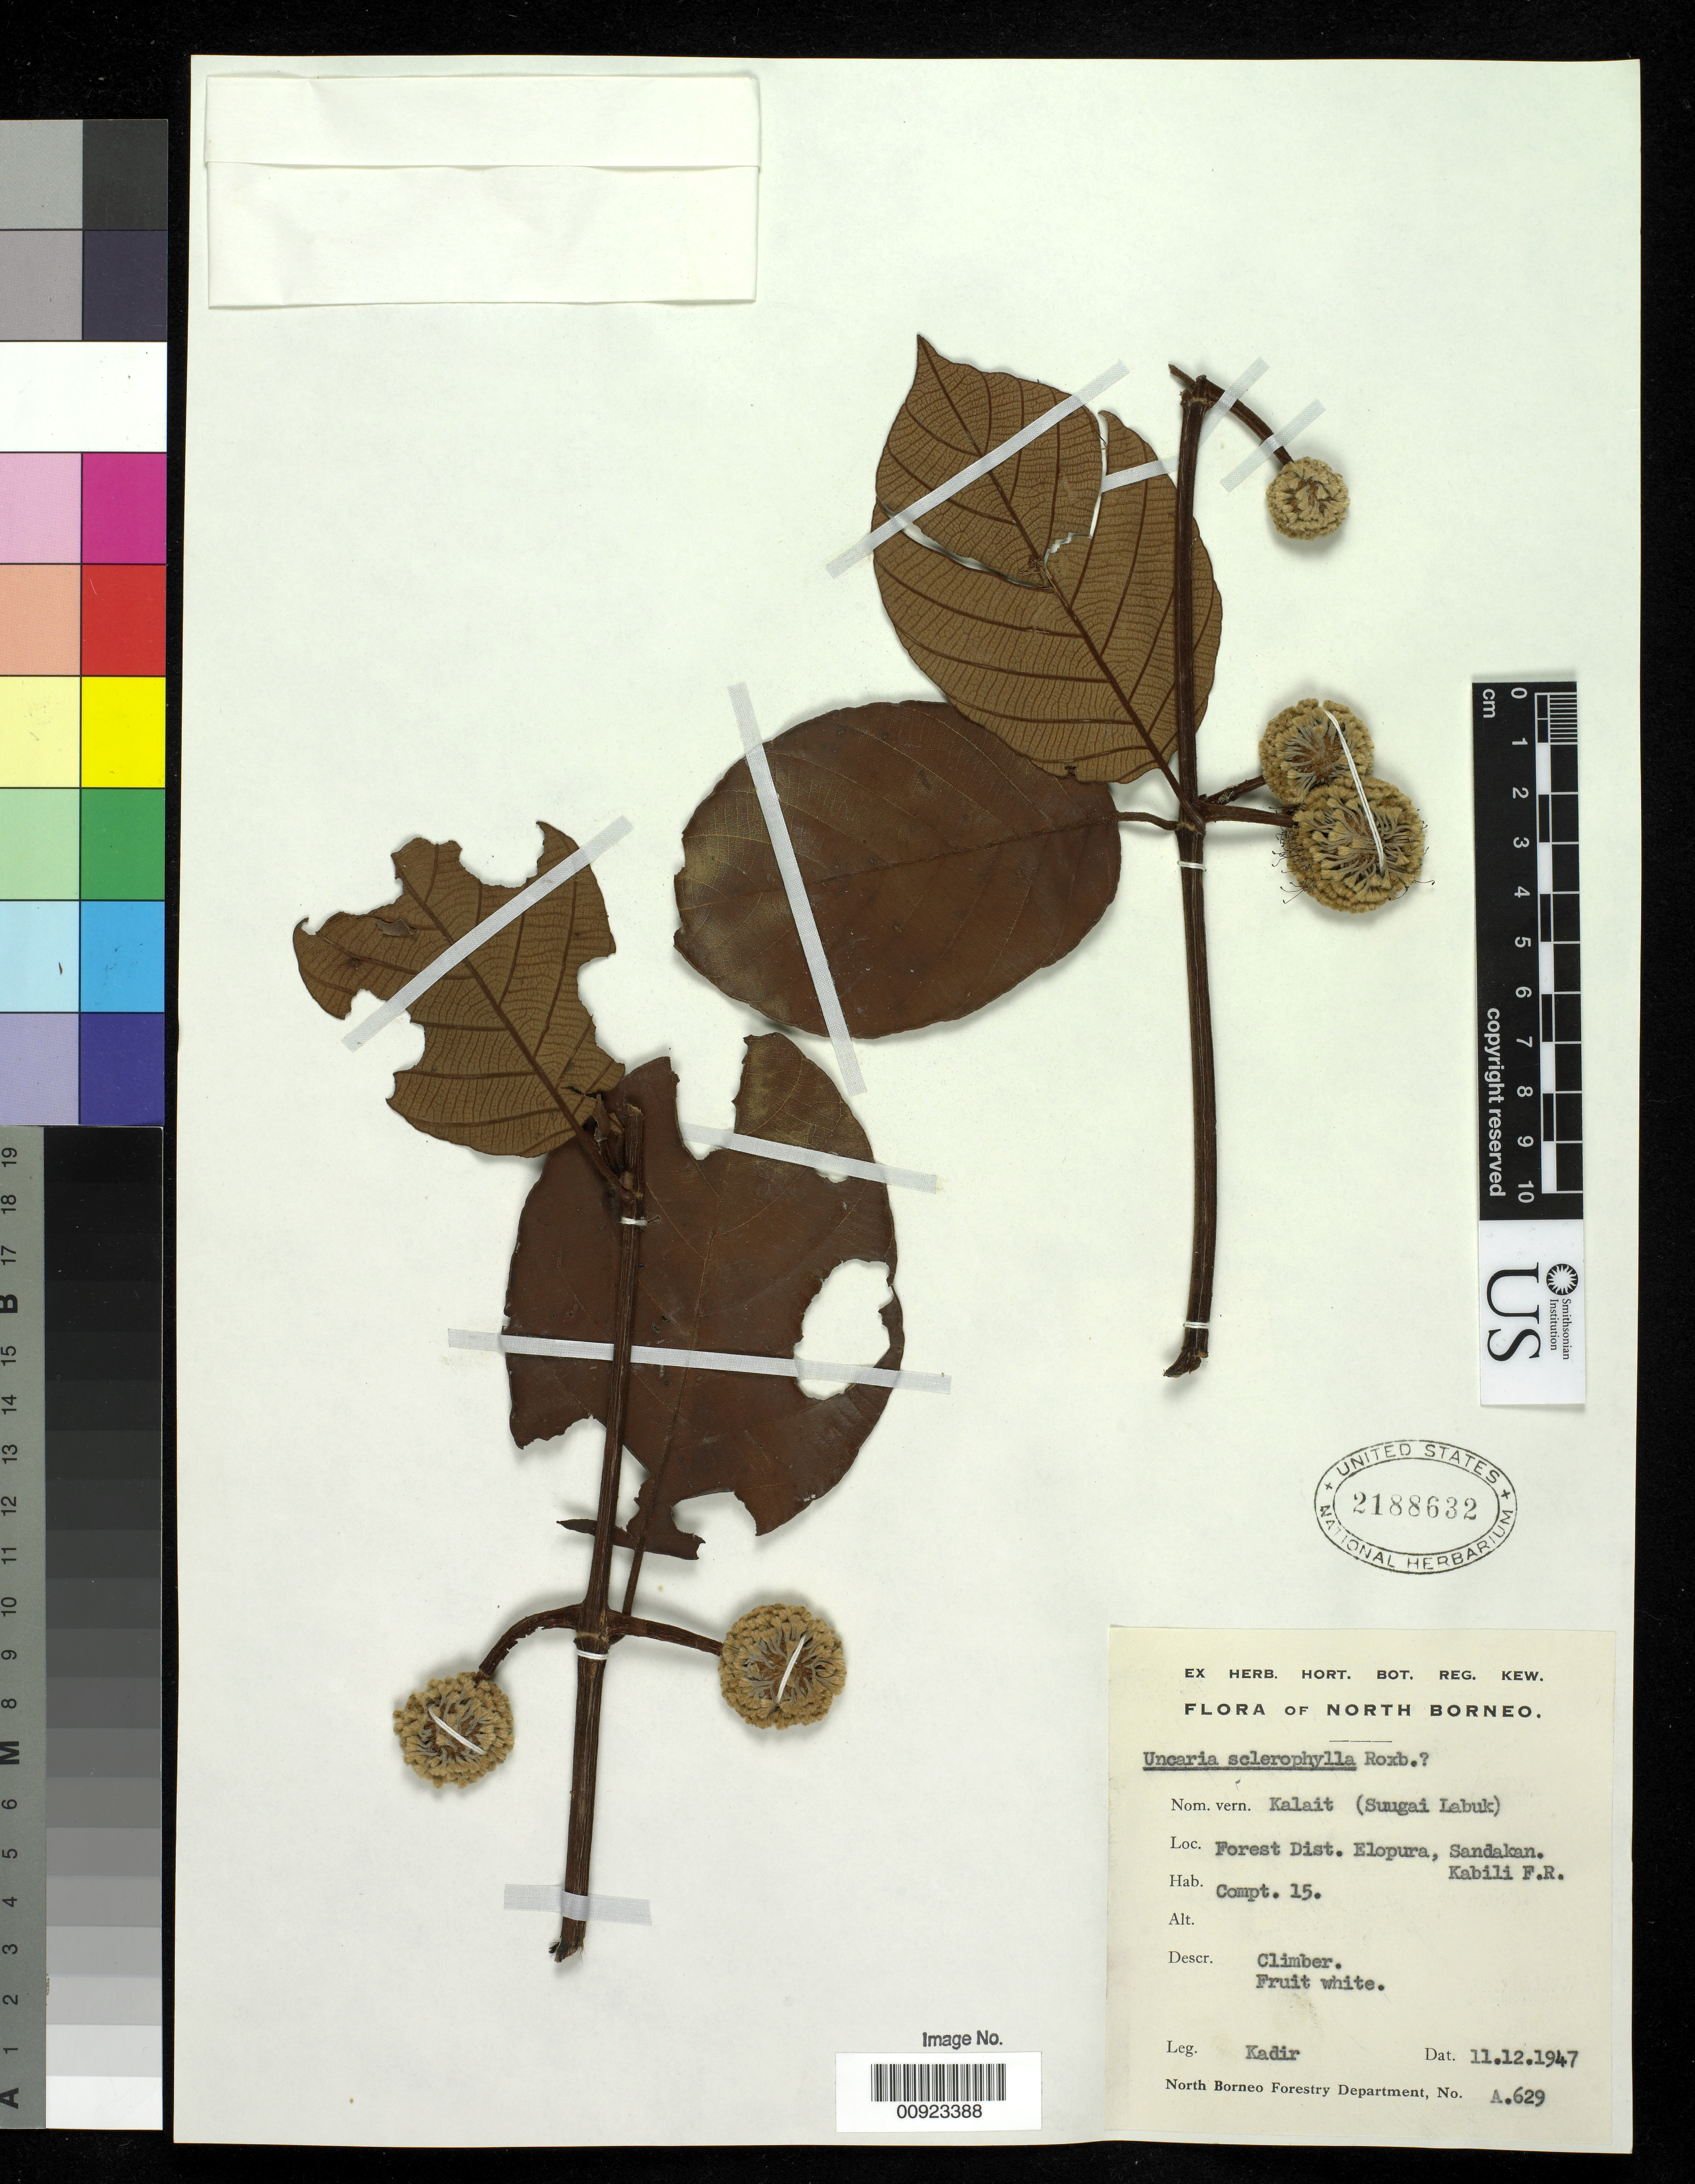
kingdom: Plantae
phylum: Tracheophyta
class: Magnoliopsida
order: Gentianales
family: Rubiaceae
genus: Uncaria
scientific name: Uncaria sclerophylla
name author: Roxb.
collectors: Kadir Bin Abdul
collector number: A 629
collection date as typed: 12 Nov 1947 or 11 Dec 1947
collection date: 1947-11-12 or 1947-12-11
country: Malaysia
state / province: Sabah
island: Borneo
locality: Forest Dist. Elopura, Sandakan. Kabili F.R.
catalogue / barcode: US 2188632